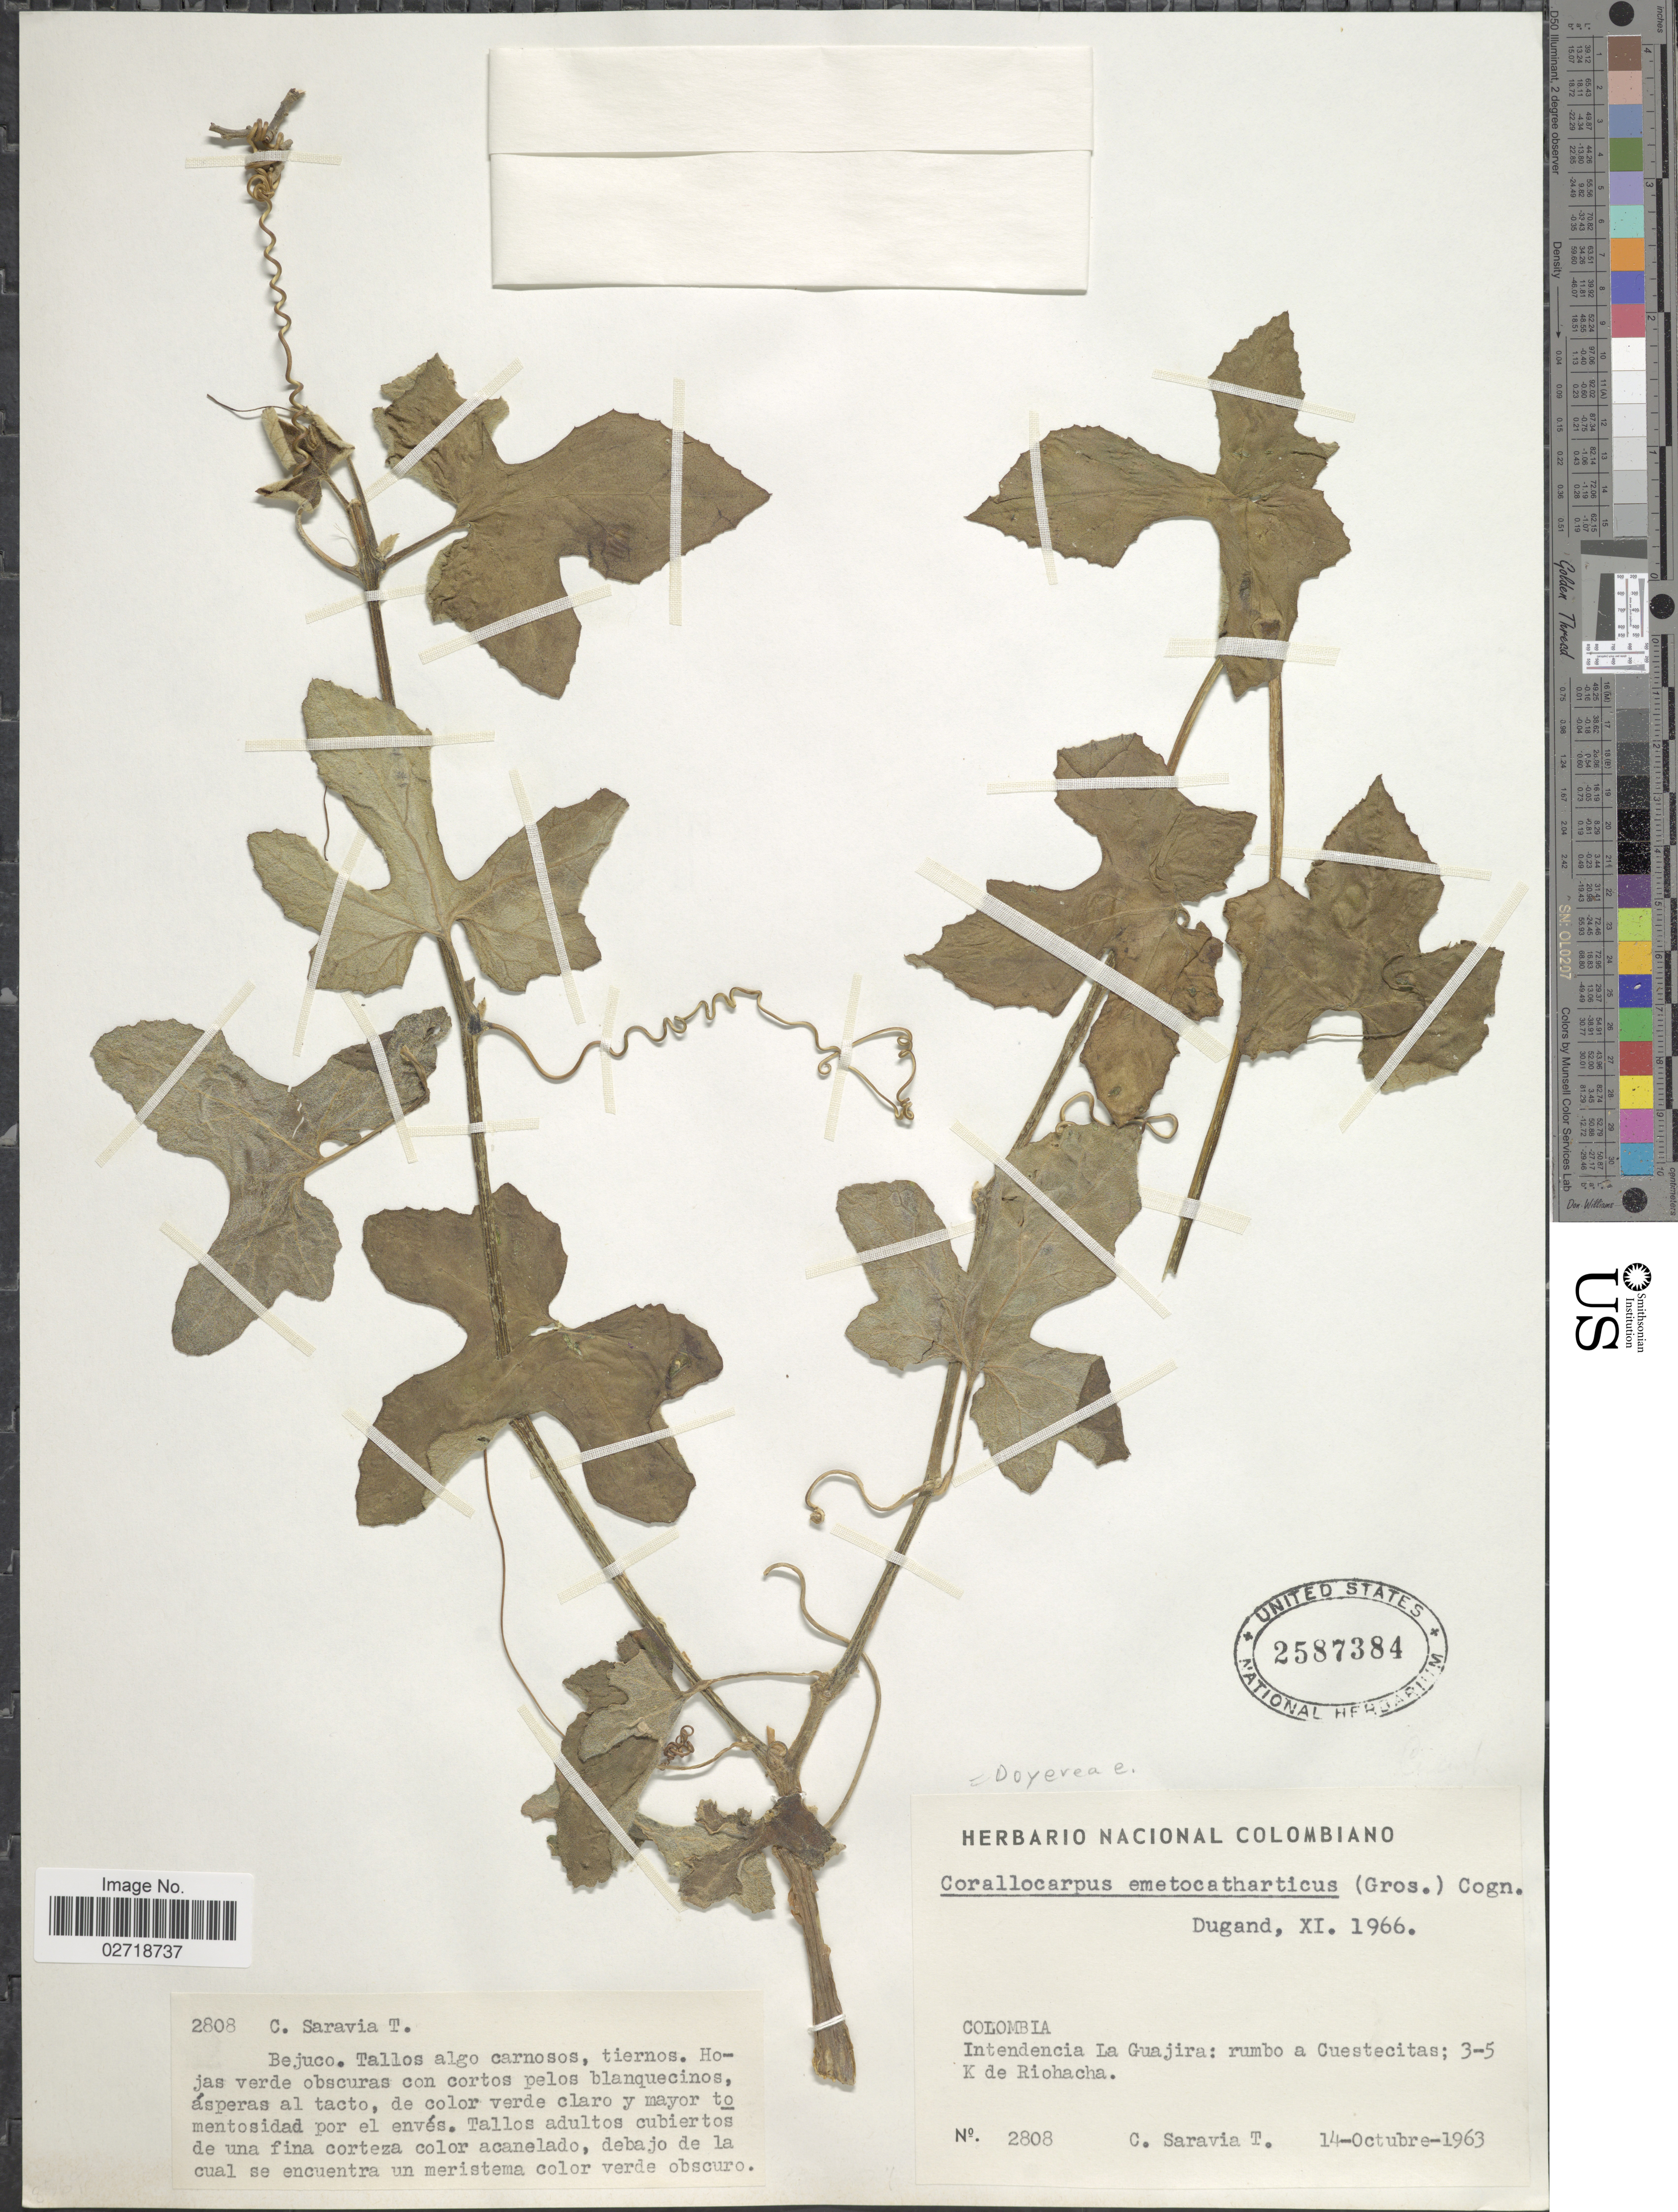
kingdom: Plantae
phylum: Tracheophyta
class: Magnoliopsida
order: Cucurbitales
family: Cucurbitaceae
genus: Doyerea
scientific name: Doyerea emetocathartica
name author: Grousordy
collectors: C. Saravia T.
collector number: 2808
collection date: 1963-10-14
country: Colombia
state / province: La Guajira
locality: Rumbo a Cuestecitas; 3-5 K de Riohacha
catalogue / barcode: US 2587384